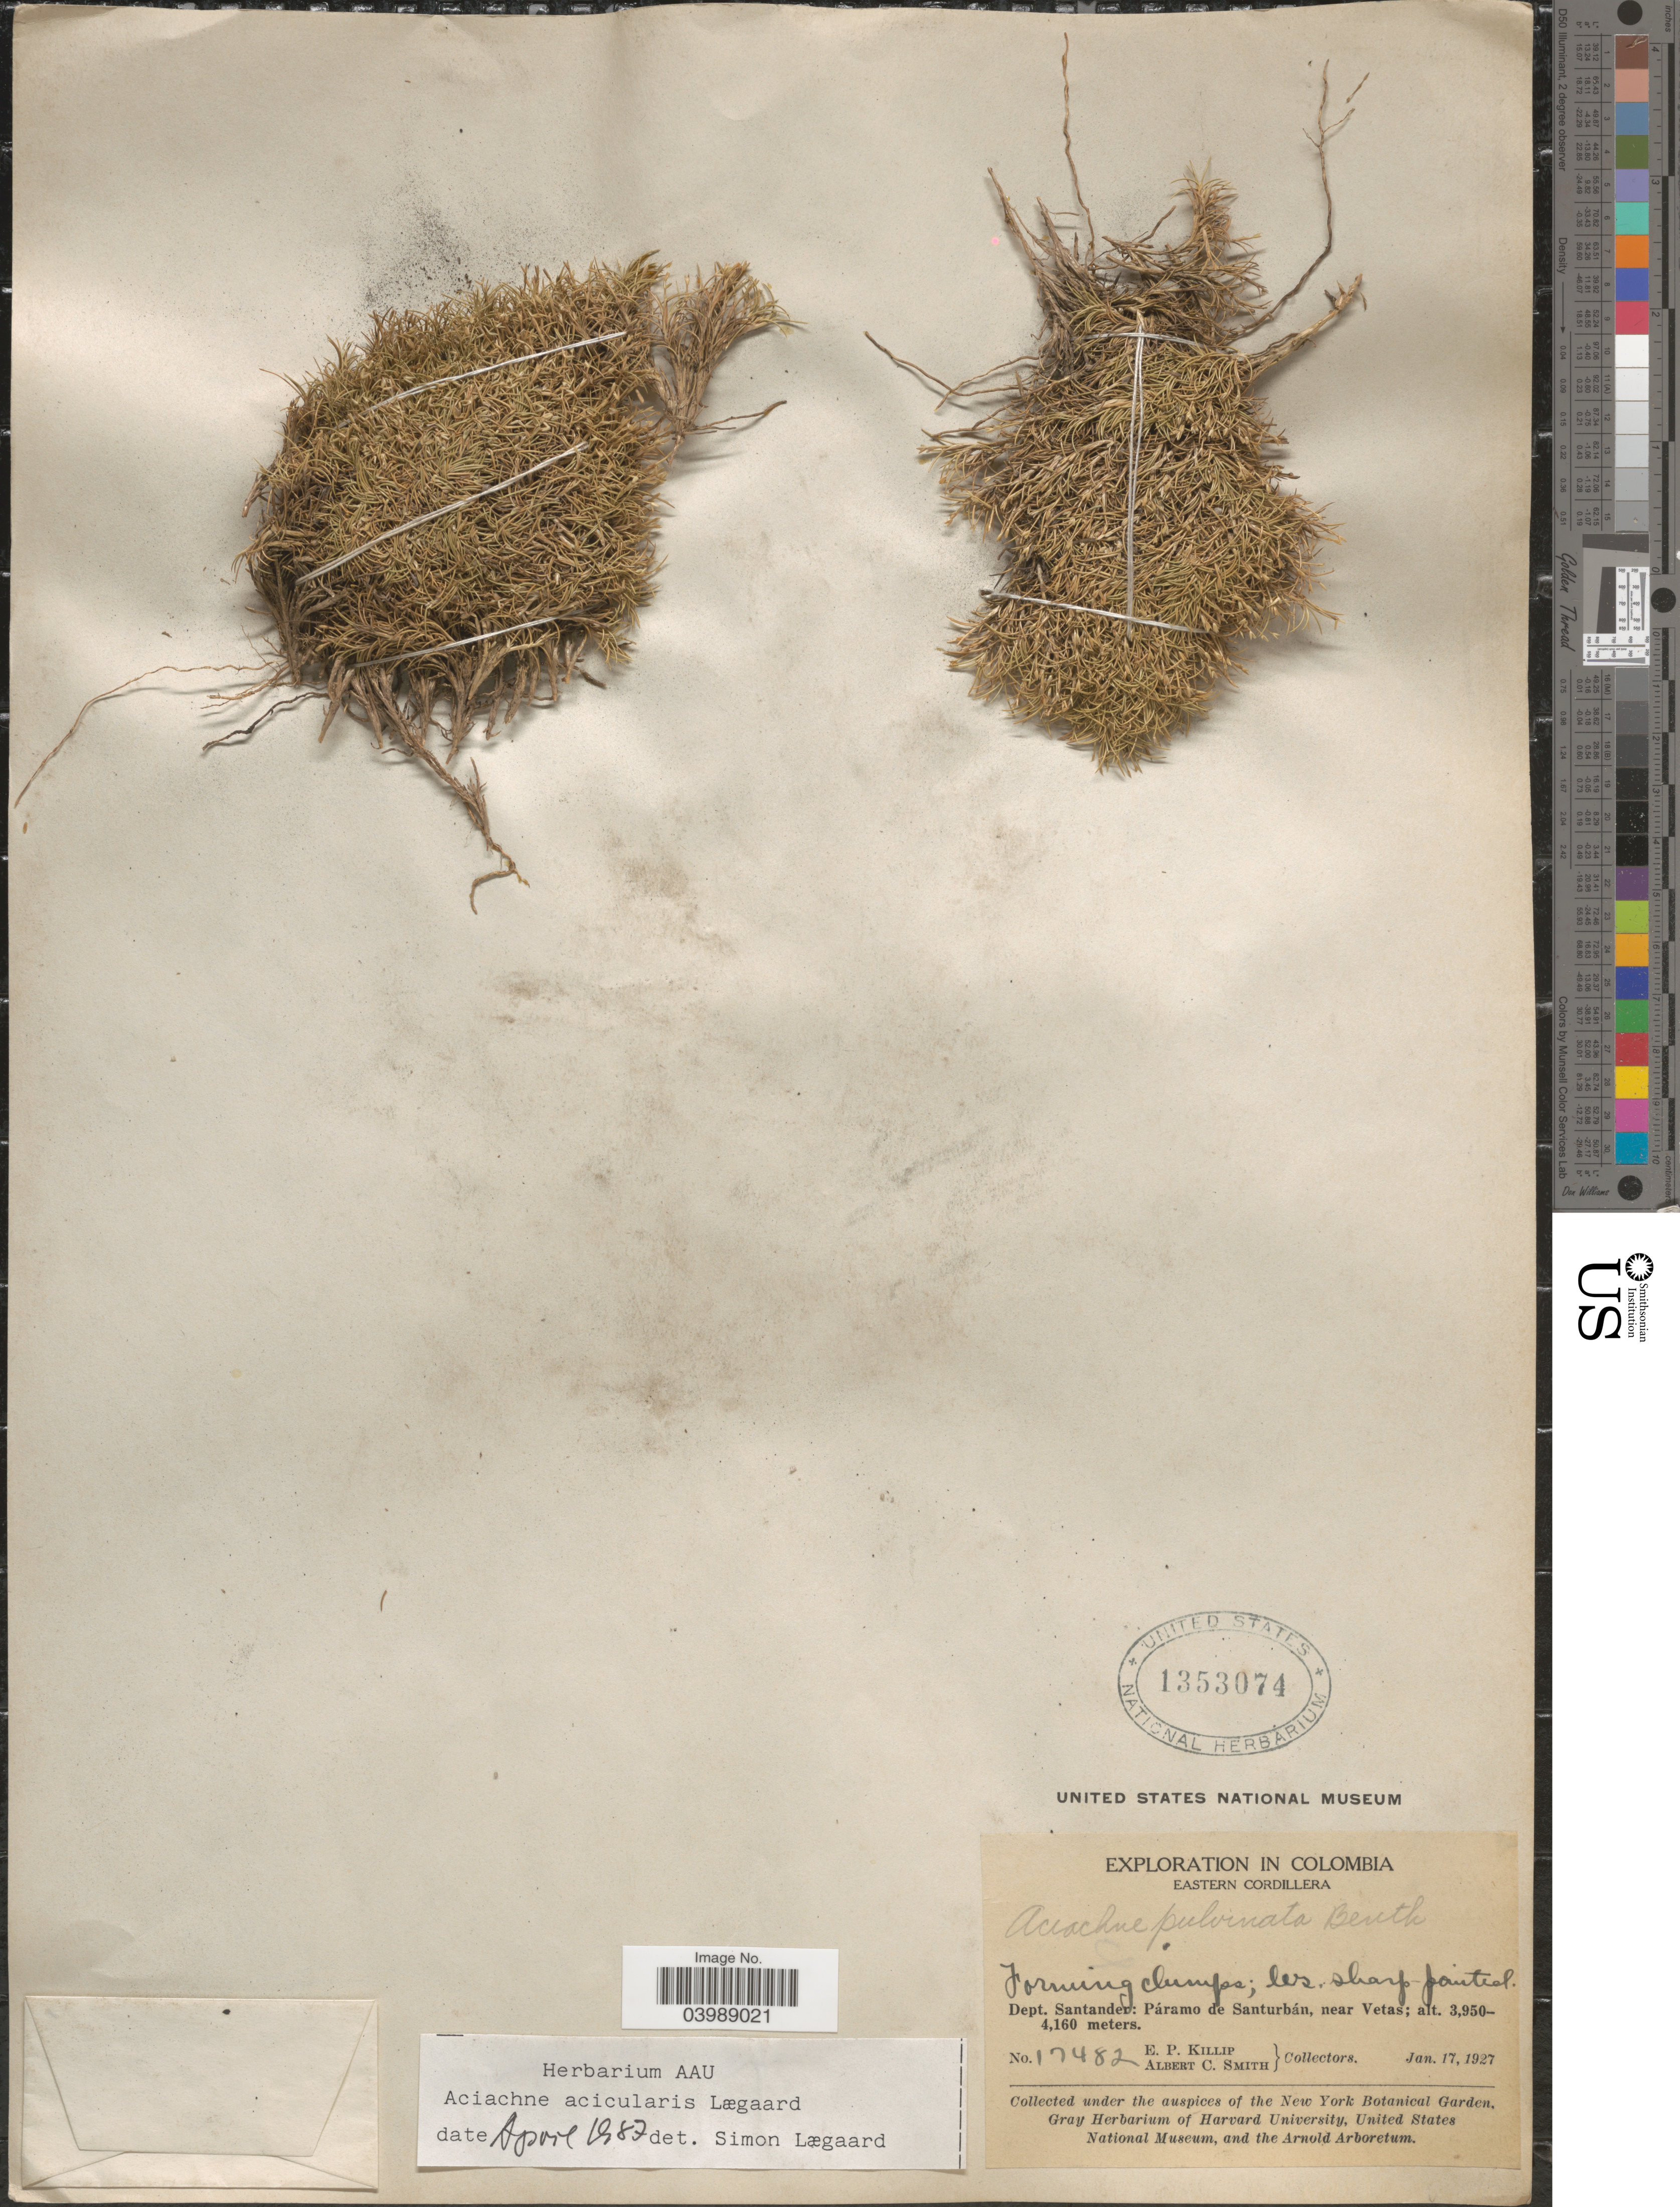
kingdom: Plantae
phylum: Tracheophyta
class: Liliopsida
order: Poales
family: Poaceae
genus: Aciachne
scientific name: Aciachne acicularis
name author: Lægaard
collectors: E. P. Killip & A. C. Smith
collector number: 17482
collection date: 1927-01-17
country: Colombia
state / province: Santander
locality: Eastern Cordillera. Dept. Santander: Páramo de Santurbán, near Vetas.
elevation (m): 3950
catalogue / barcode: US 1353074